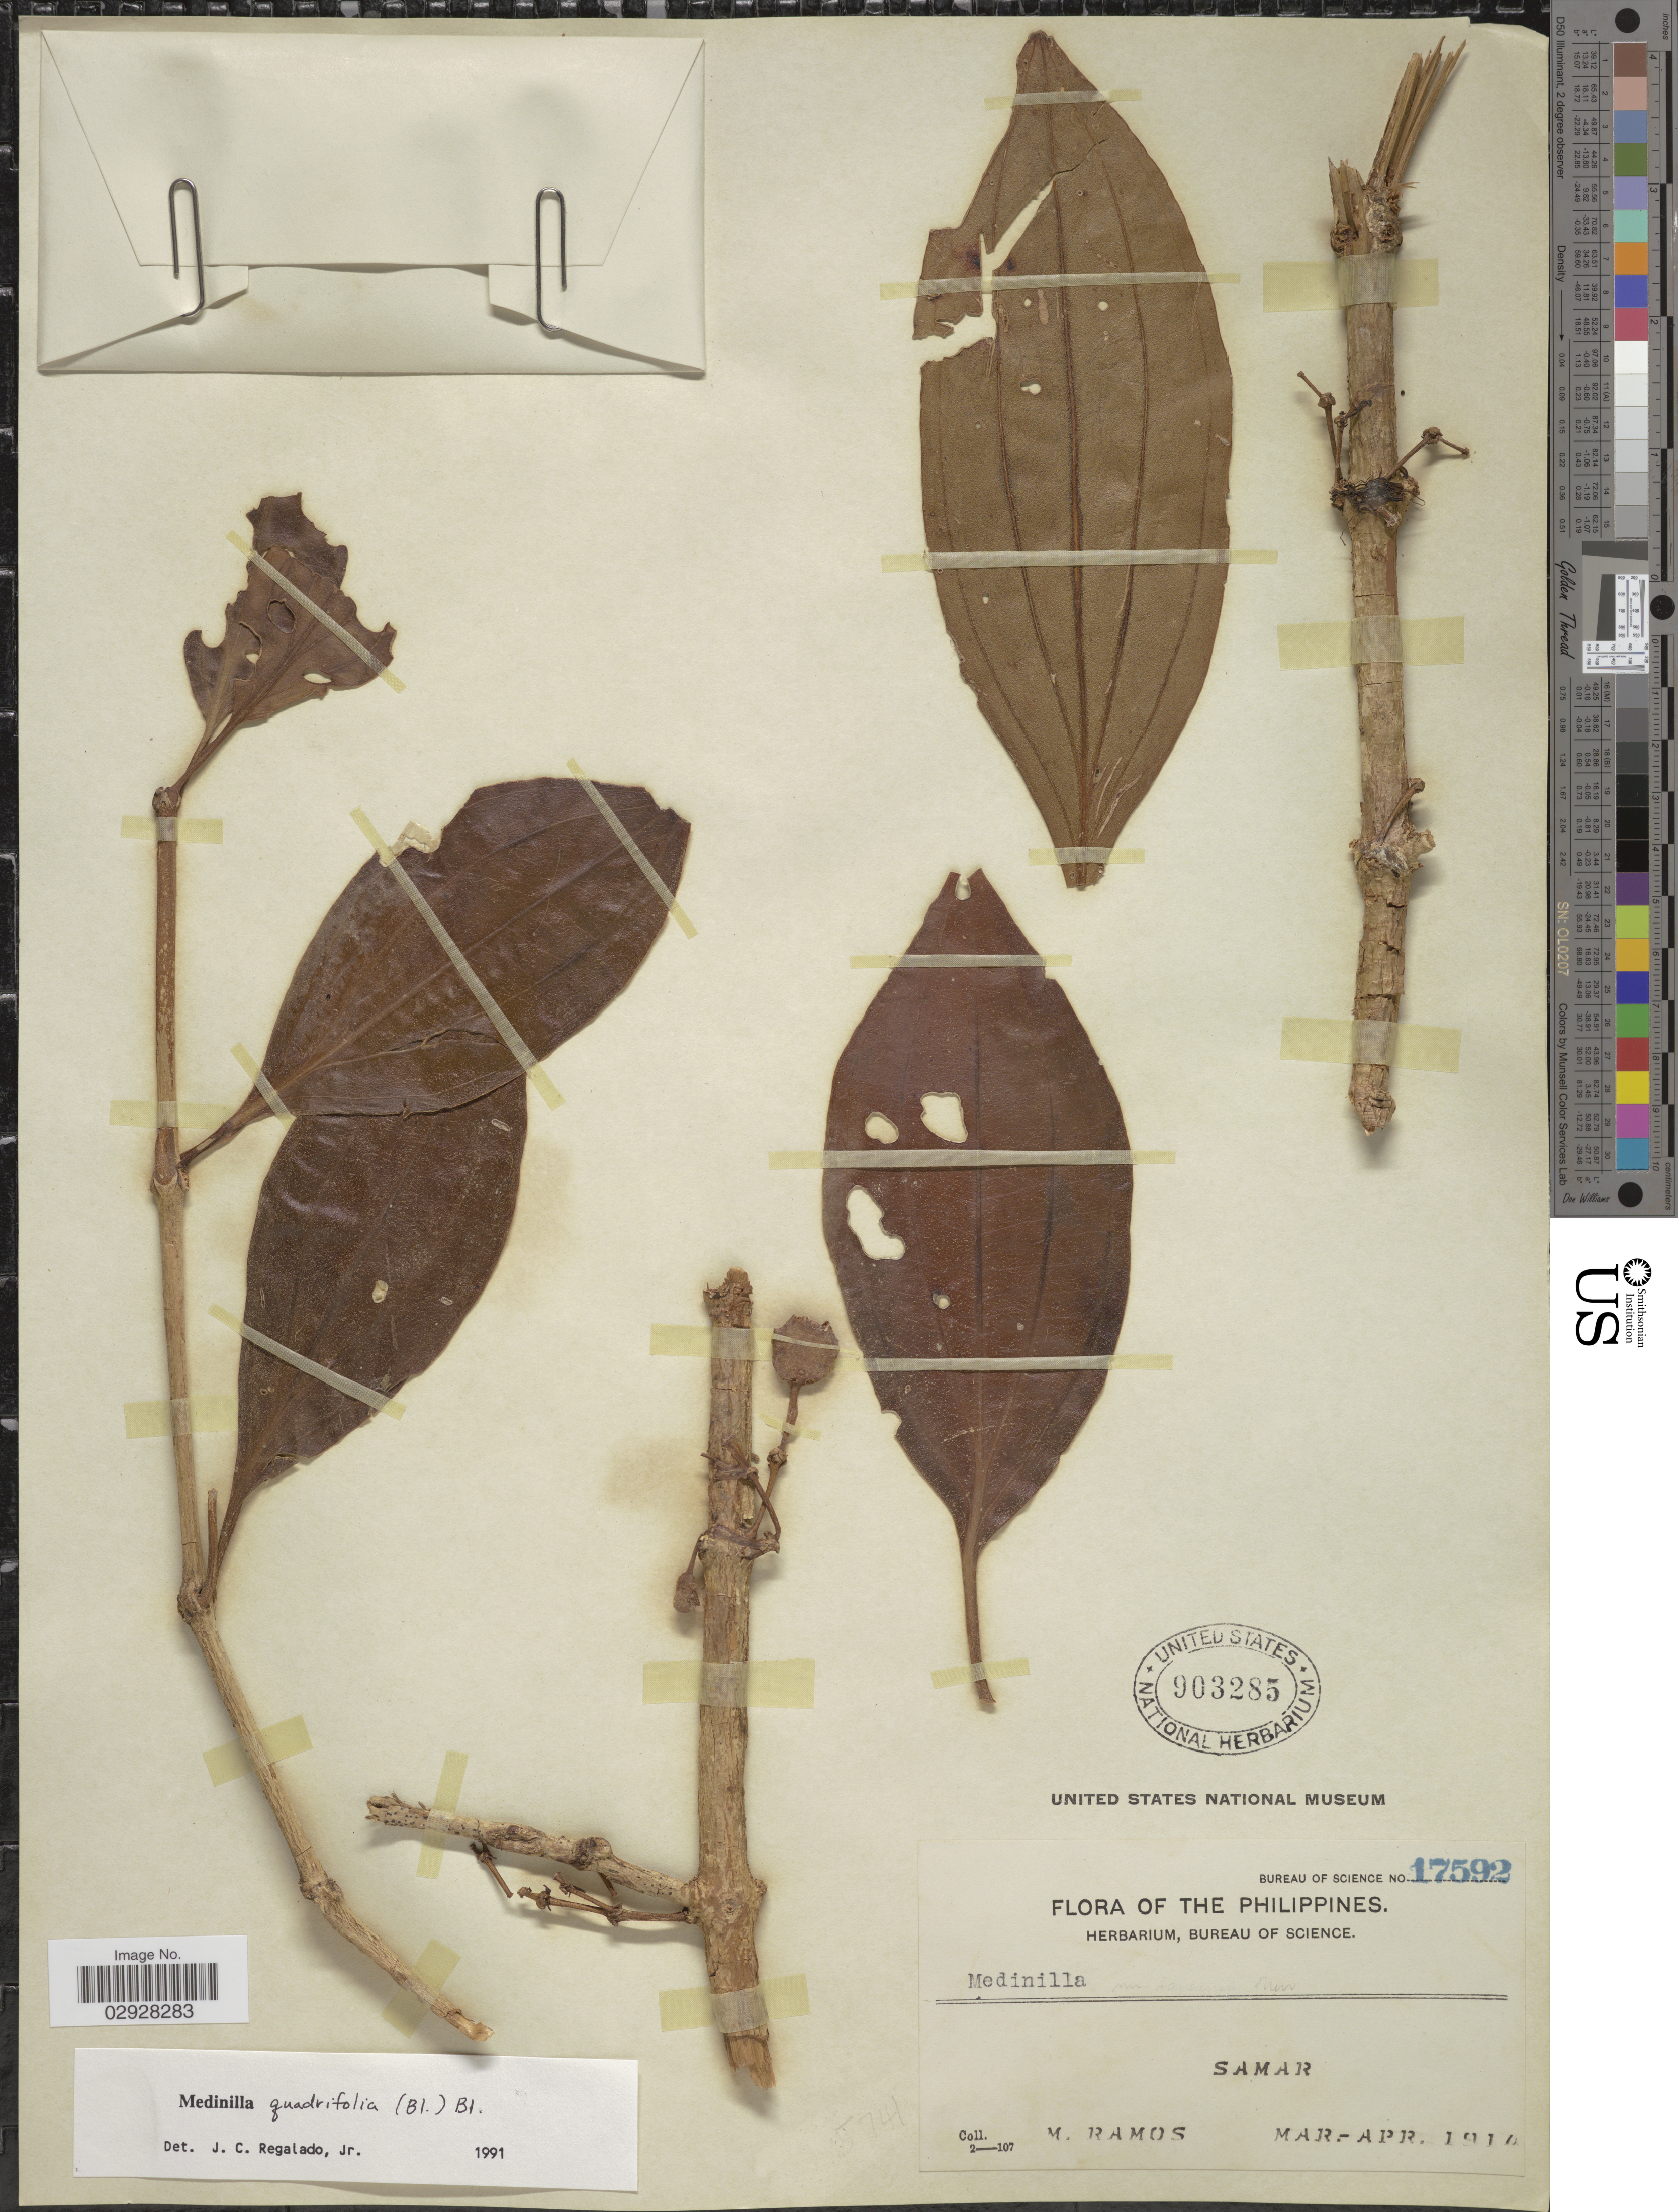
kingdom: Plantae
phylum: Tracheophyta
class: Magnoliopsida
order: Myrtales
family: Melastomataceae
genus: Medinilla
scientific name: Medinilla quadrifolia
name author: (Blume) Blume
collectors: M. Ramos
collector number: Bureau of Science 17592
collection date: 1914-03/1914-04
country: Philippines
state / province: Eastern Visayas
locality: Samar.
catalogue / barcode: US 903285